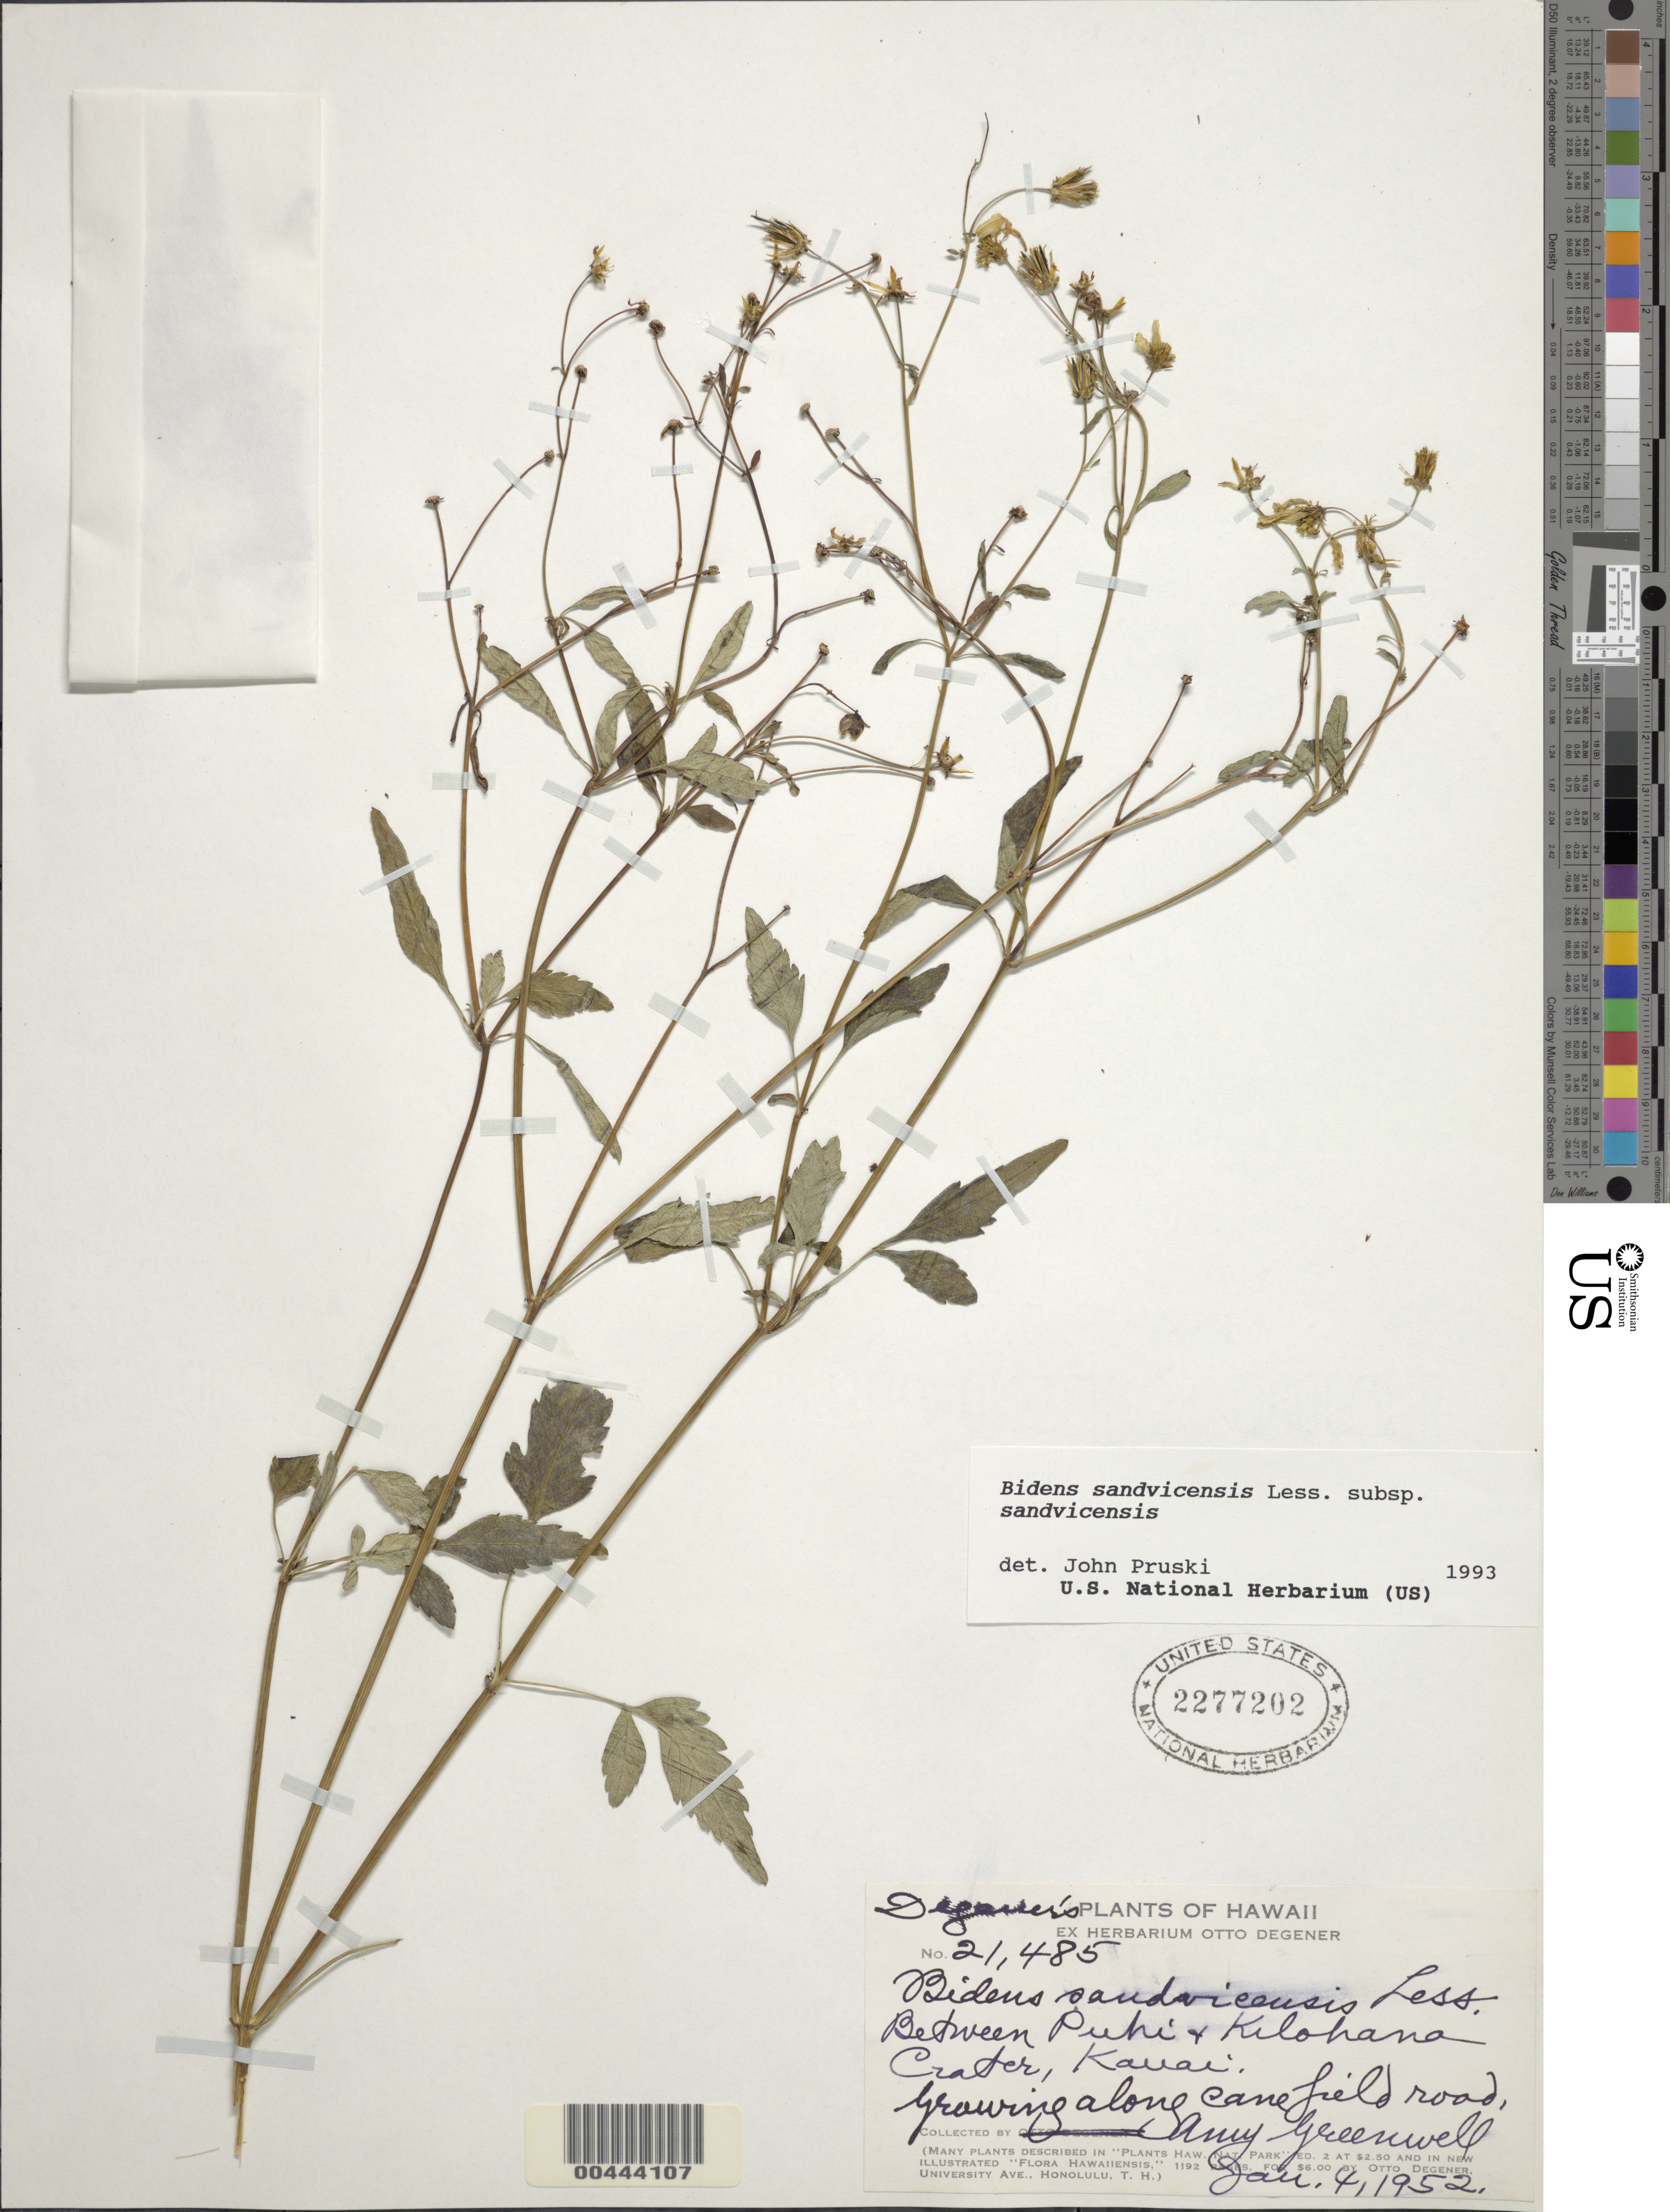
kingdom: Plantae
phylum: Tracheophyta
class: Magnoliopsida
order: Asterales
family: Asteraceae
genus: Bidens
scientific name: Bidens sandvicensis subsp. sandvicensis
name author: Less.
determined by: Pruski, J. F.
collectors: A. B. Greenwell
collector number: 21485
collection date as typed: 4 Jan 1952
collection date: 1952-01-04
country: United States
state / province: Hawaii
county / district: Kauai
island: Kaua'i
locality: Between Puhi and Kilohana Crater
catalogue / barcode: US 2277202